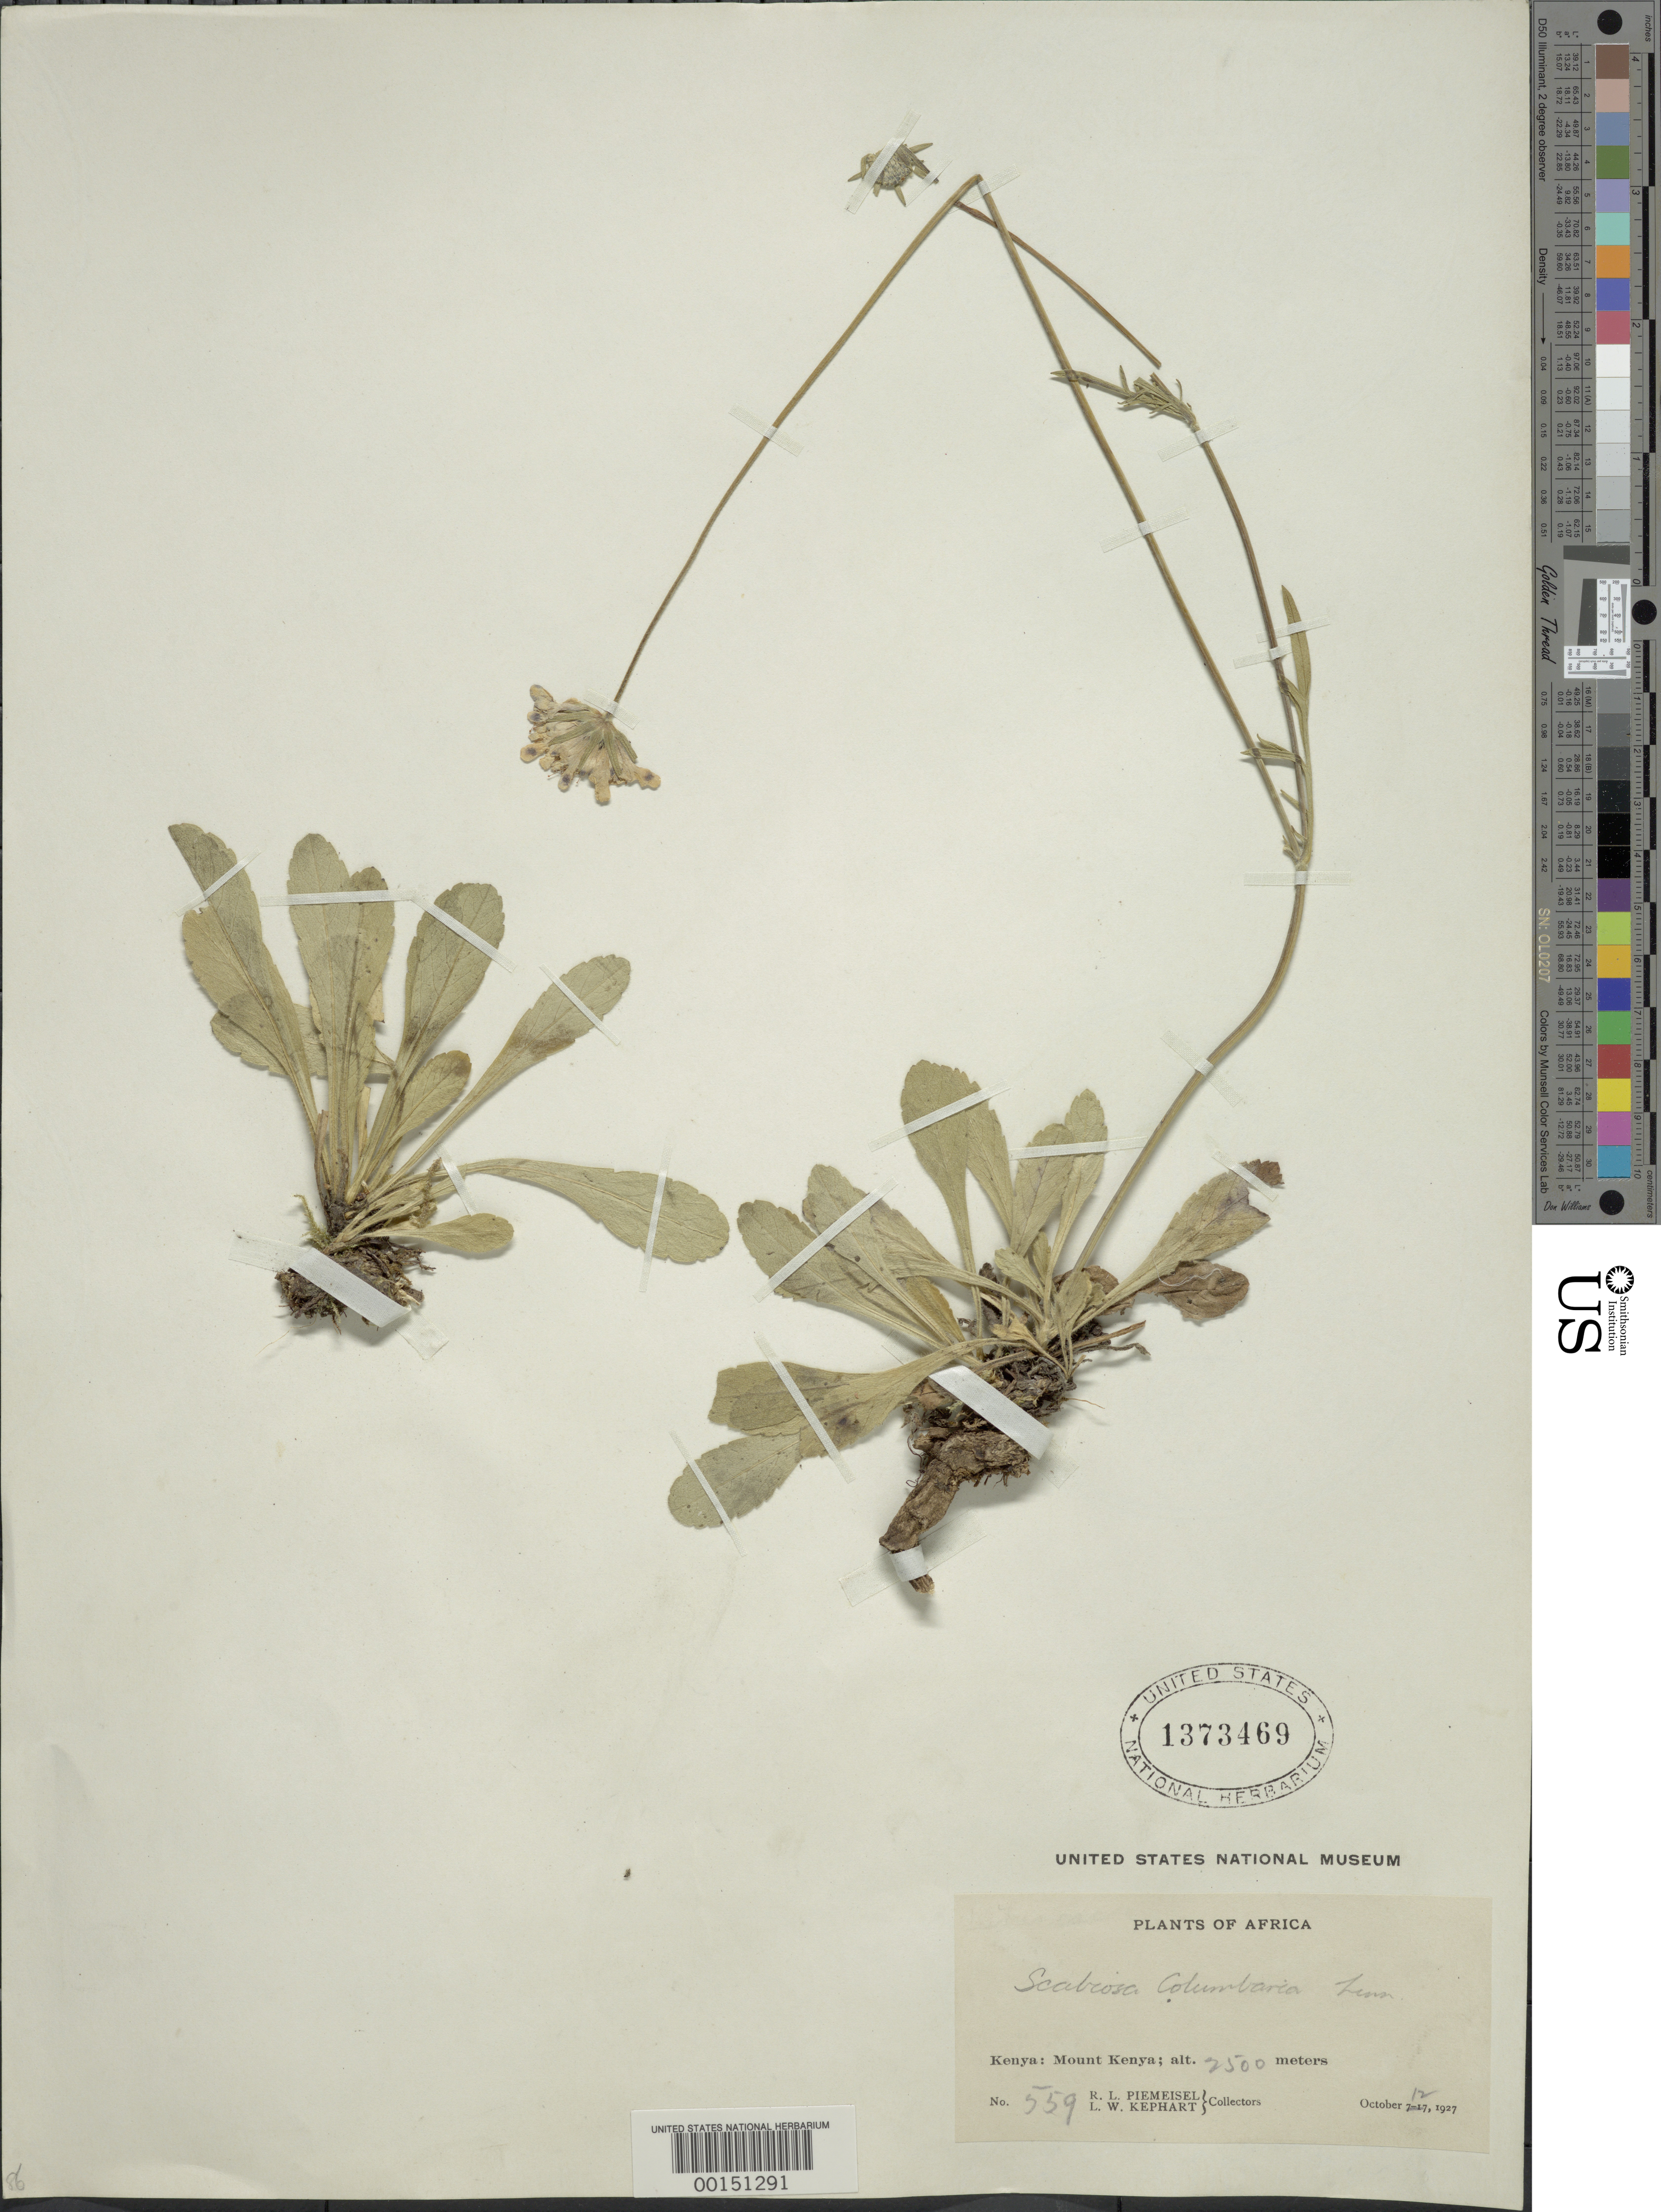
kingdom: Plantae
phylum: Tracheophyta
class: Magnoliopsida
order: Dipsacales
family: Caprifoliaceae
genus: Scabiosa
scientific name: Scabiosa columbaria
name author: L.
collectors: R. L. Piemeisel & L. W. Kephart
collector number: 559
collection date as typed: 12 Oct 1927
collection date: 1927-10-12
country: Kenya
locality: Mount Kenya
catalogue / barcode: US 1373469